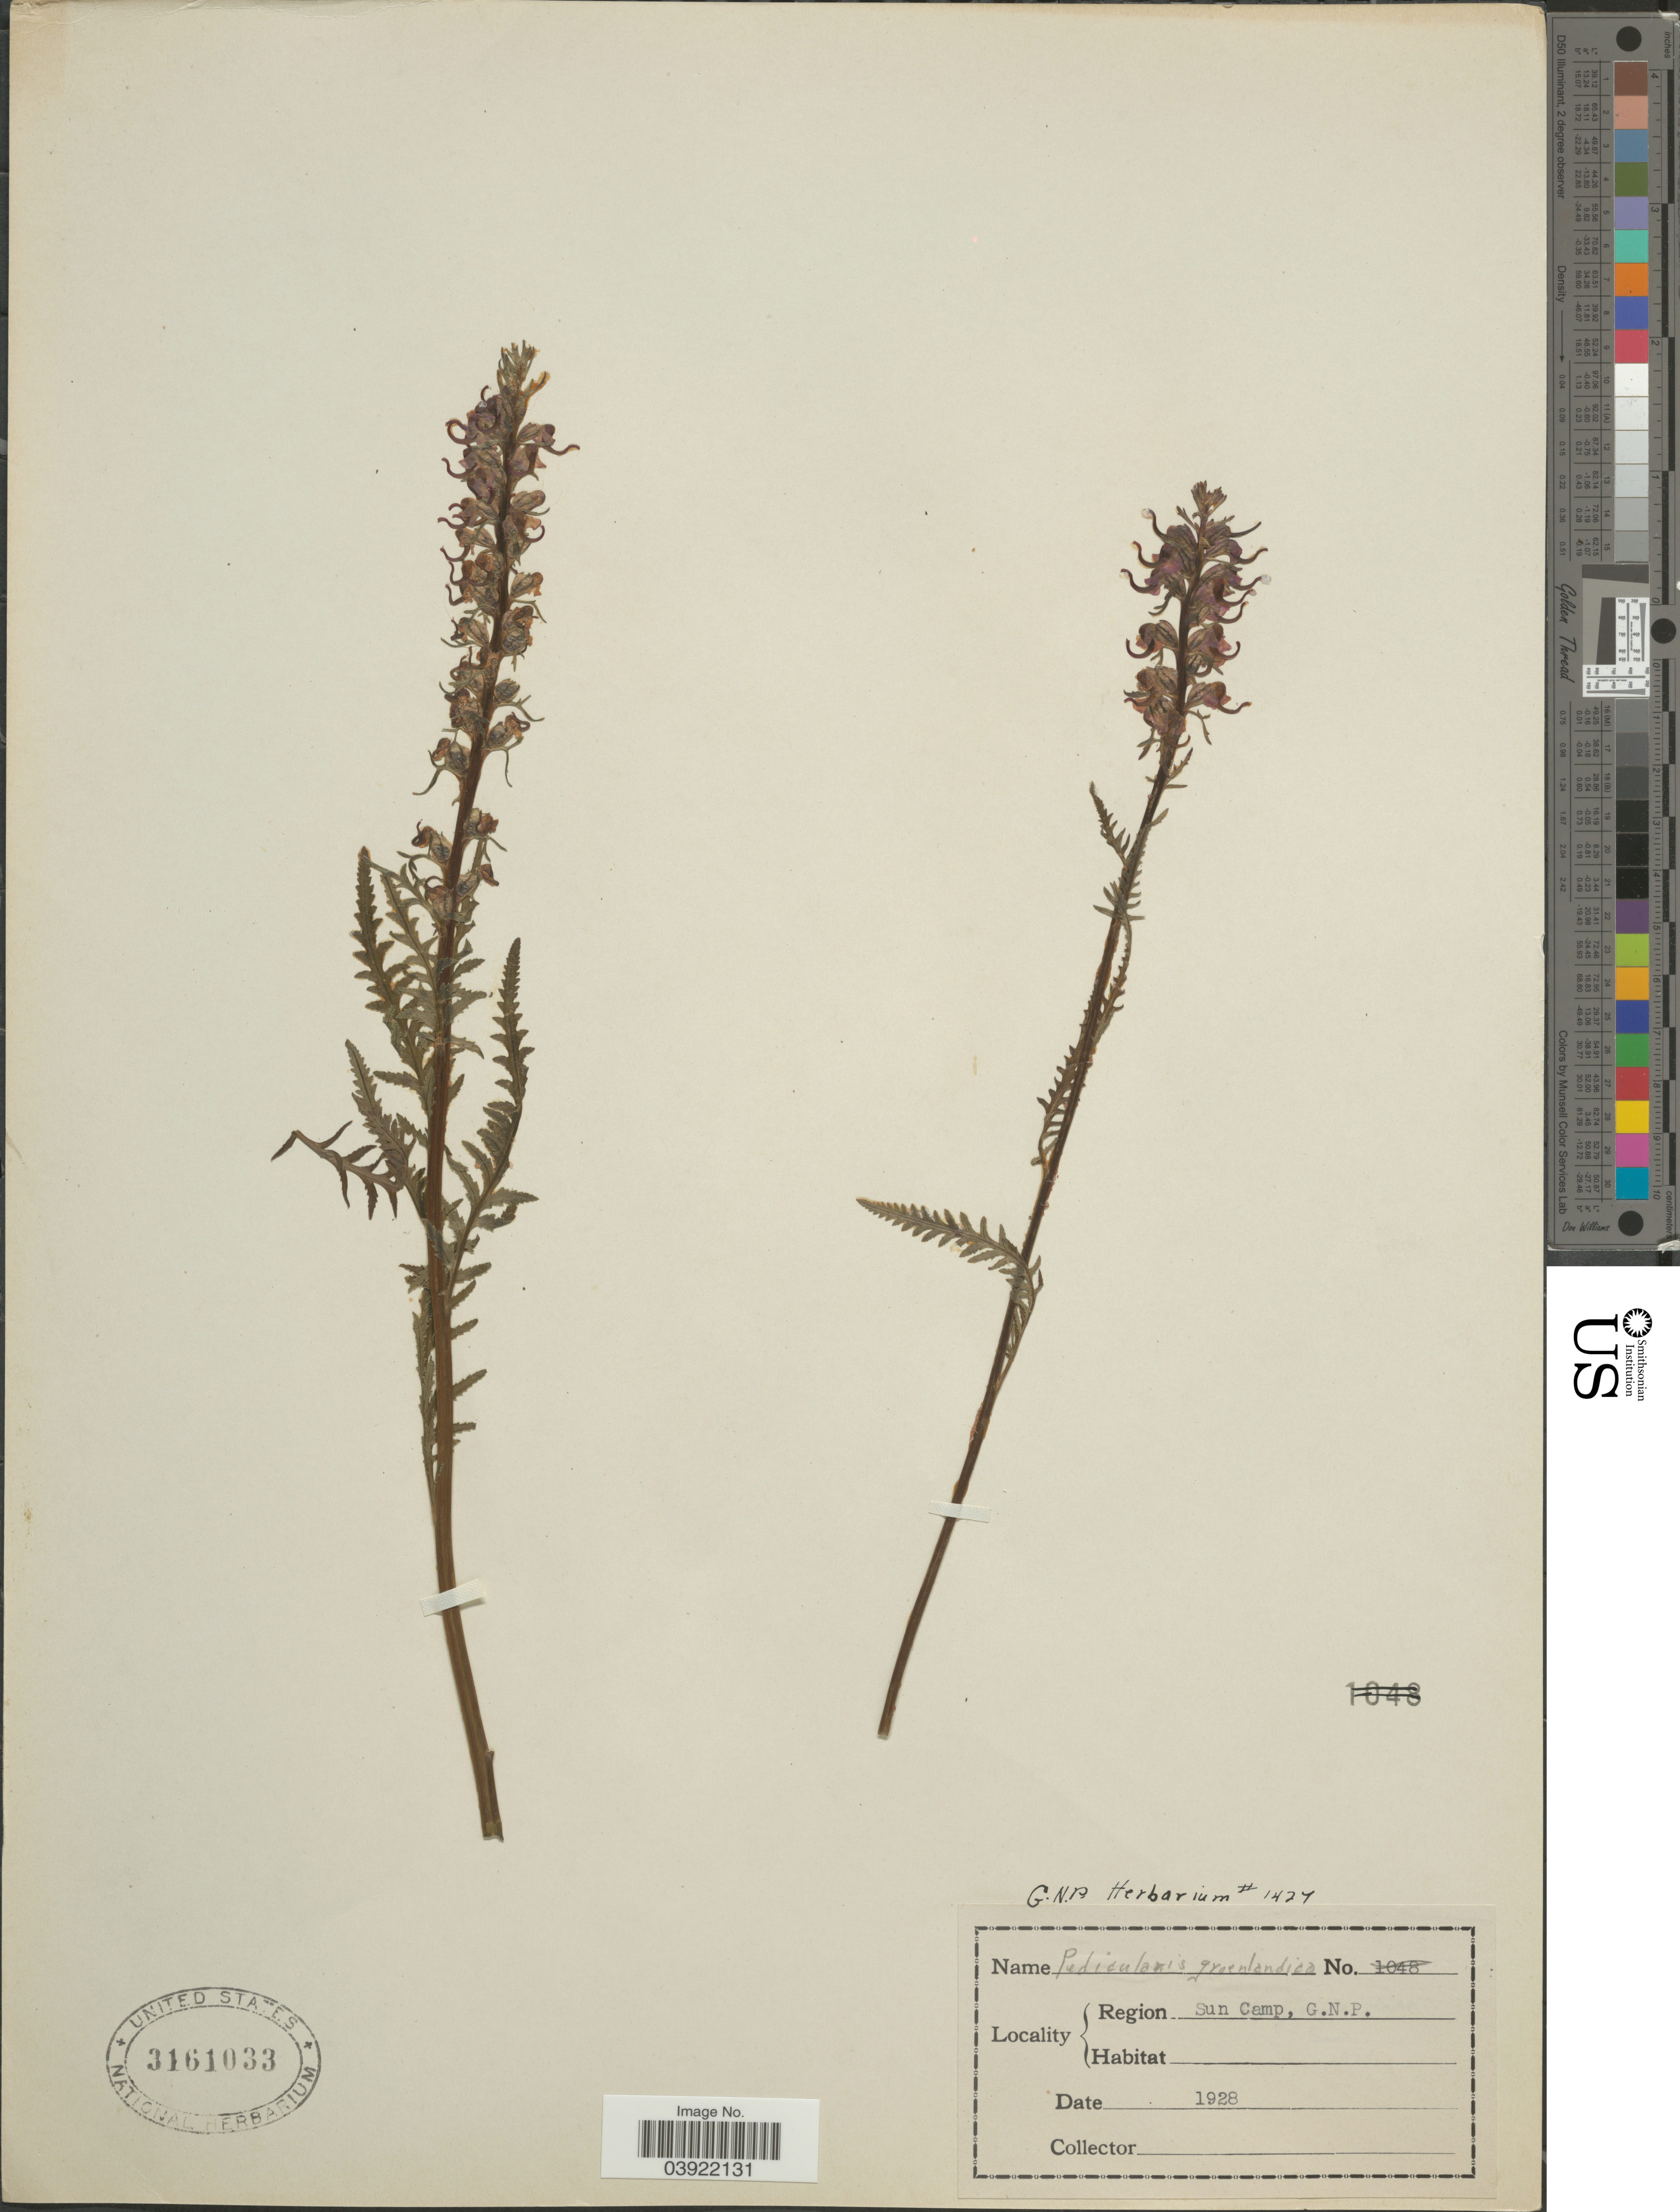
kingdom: Plantae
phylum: Tracheophyta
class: Magnoliopsida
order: Lamiales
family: Orobanchaceae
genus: Pedicularis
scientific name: Pedicularis groenlandica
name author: Retz.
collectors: ex herb. G. N. P.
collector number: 1427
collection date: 1928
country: United States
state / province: Montana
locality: Region Sun Camp, G.N.P.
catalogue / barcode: US 3161033